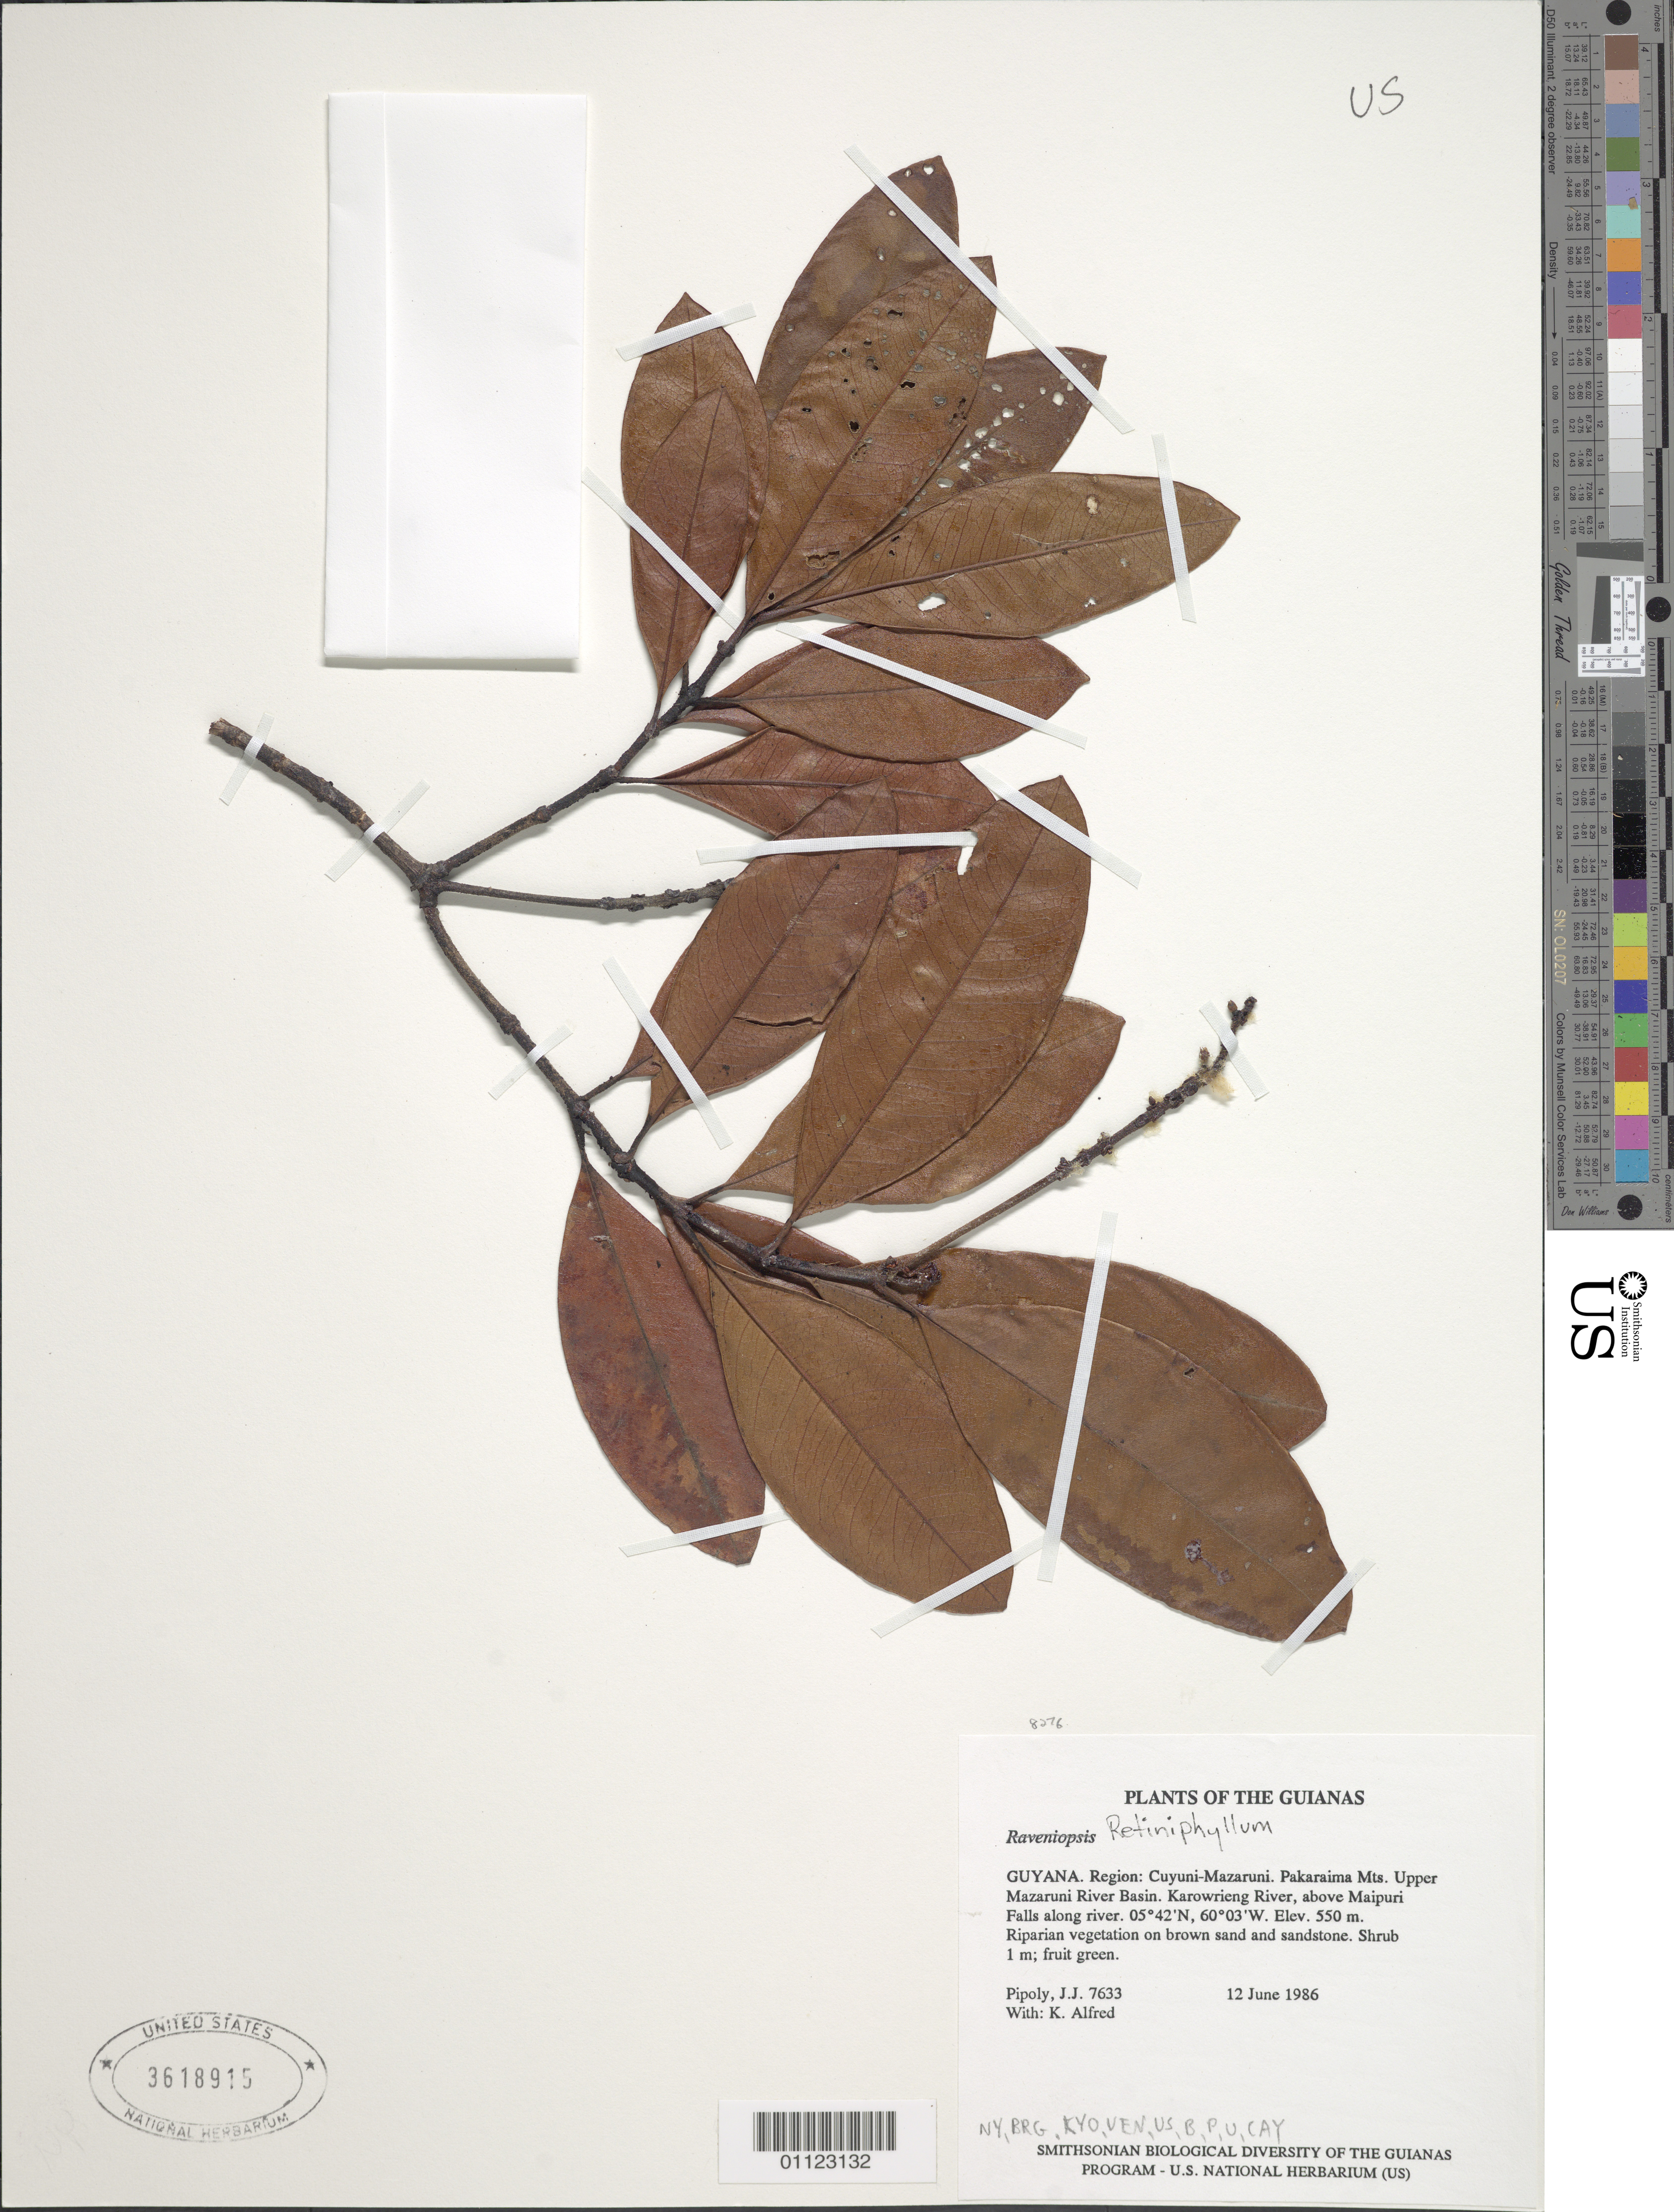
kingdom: Plantae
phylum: Tracheophyta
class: Magnoliopsida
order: Gentianales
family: Rubiaceae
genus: Retiniphyllum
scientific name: Retiniphyllum sp.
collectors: J. J. Pipoly & K. Alfred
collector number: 7633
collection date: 1986-06-12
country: Guyana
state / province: Cuyuni-Mazaruni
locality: Pakaraima Mts. Upper Mazaruni River Basin. Karowrieng River, above Maipuri Falls along river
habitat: Riparian vegetation on brown sand and sandstone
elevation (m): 550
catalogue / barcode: US 3618915